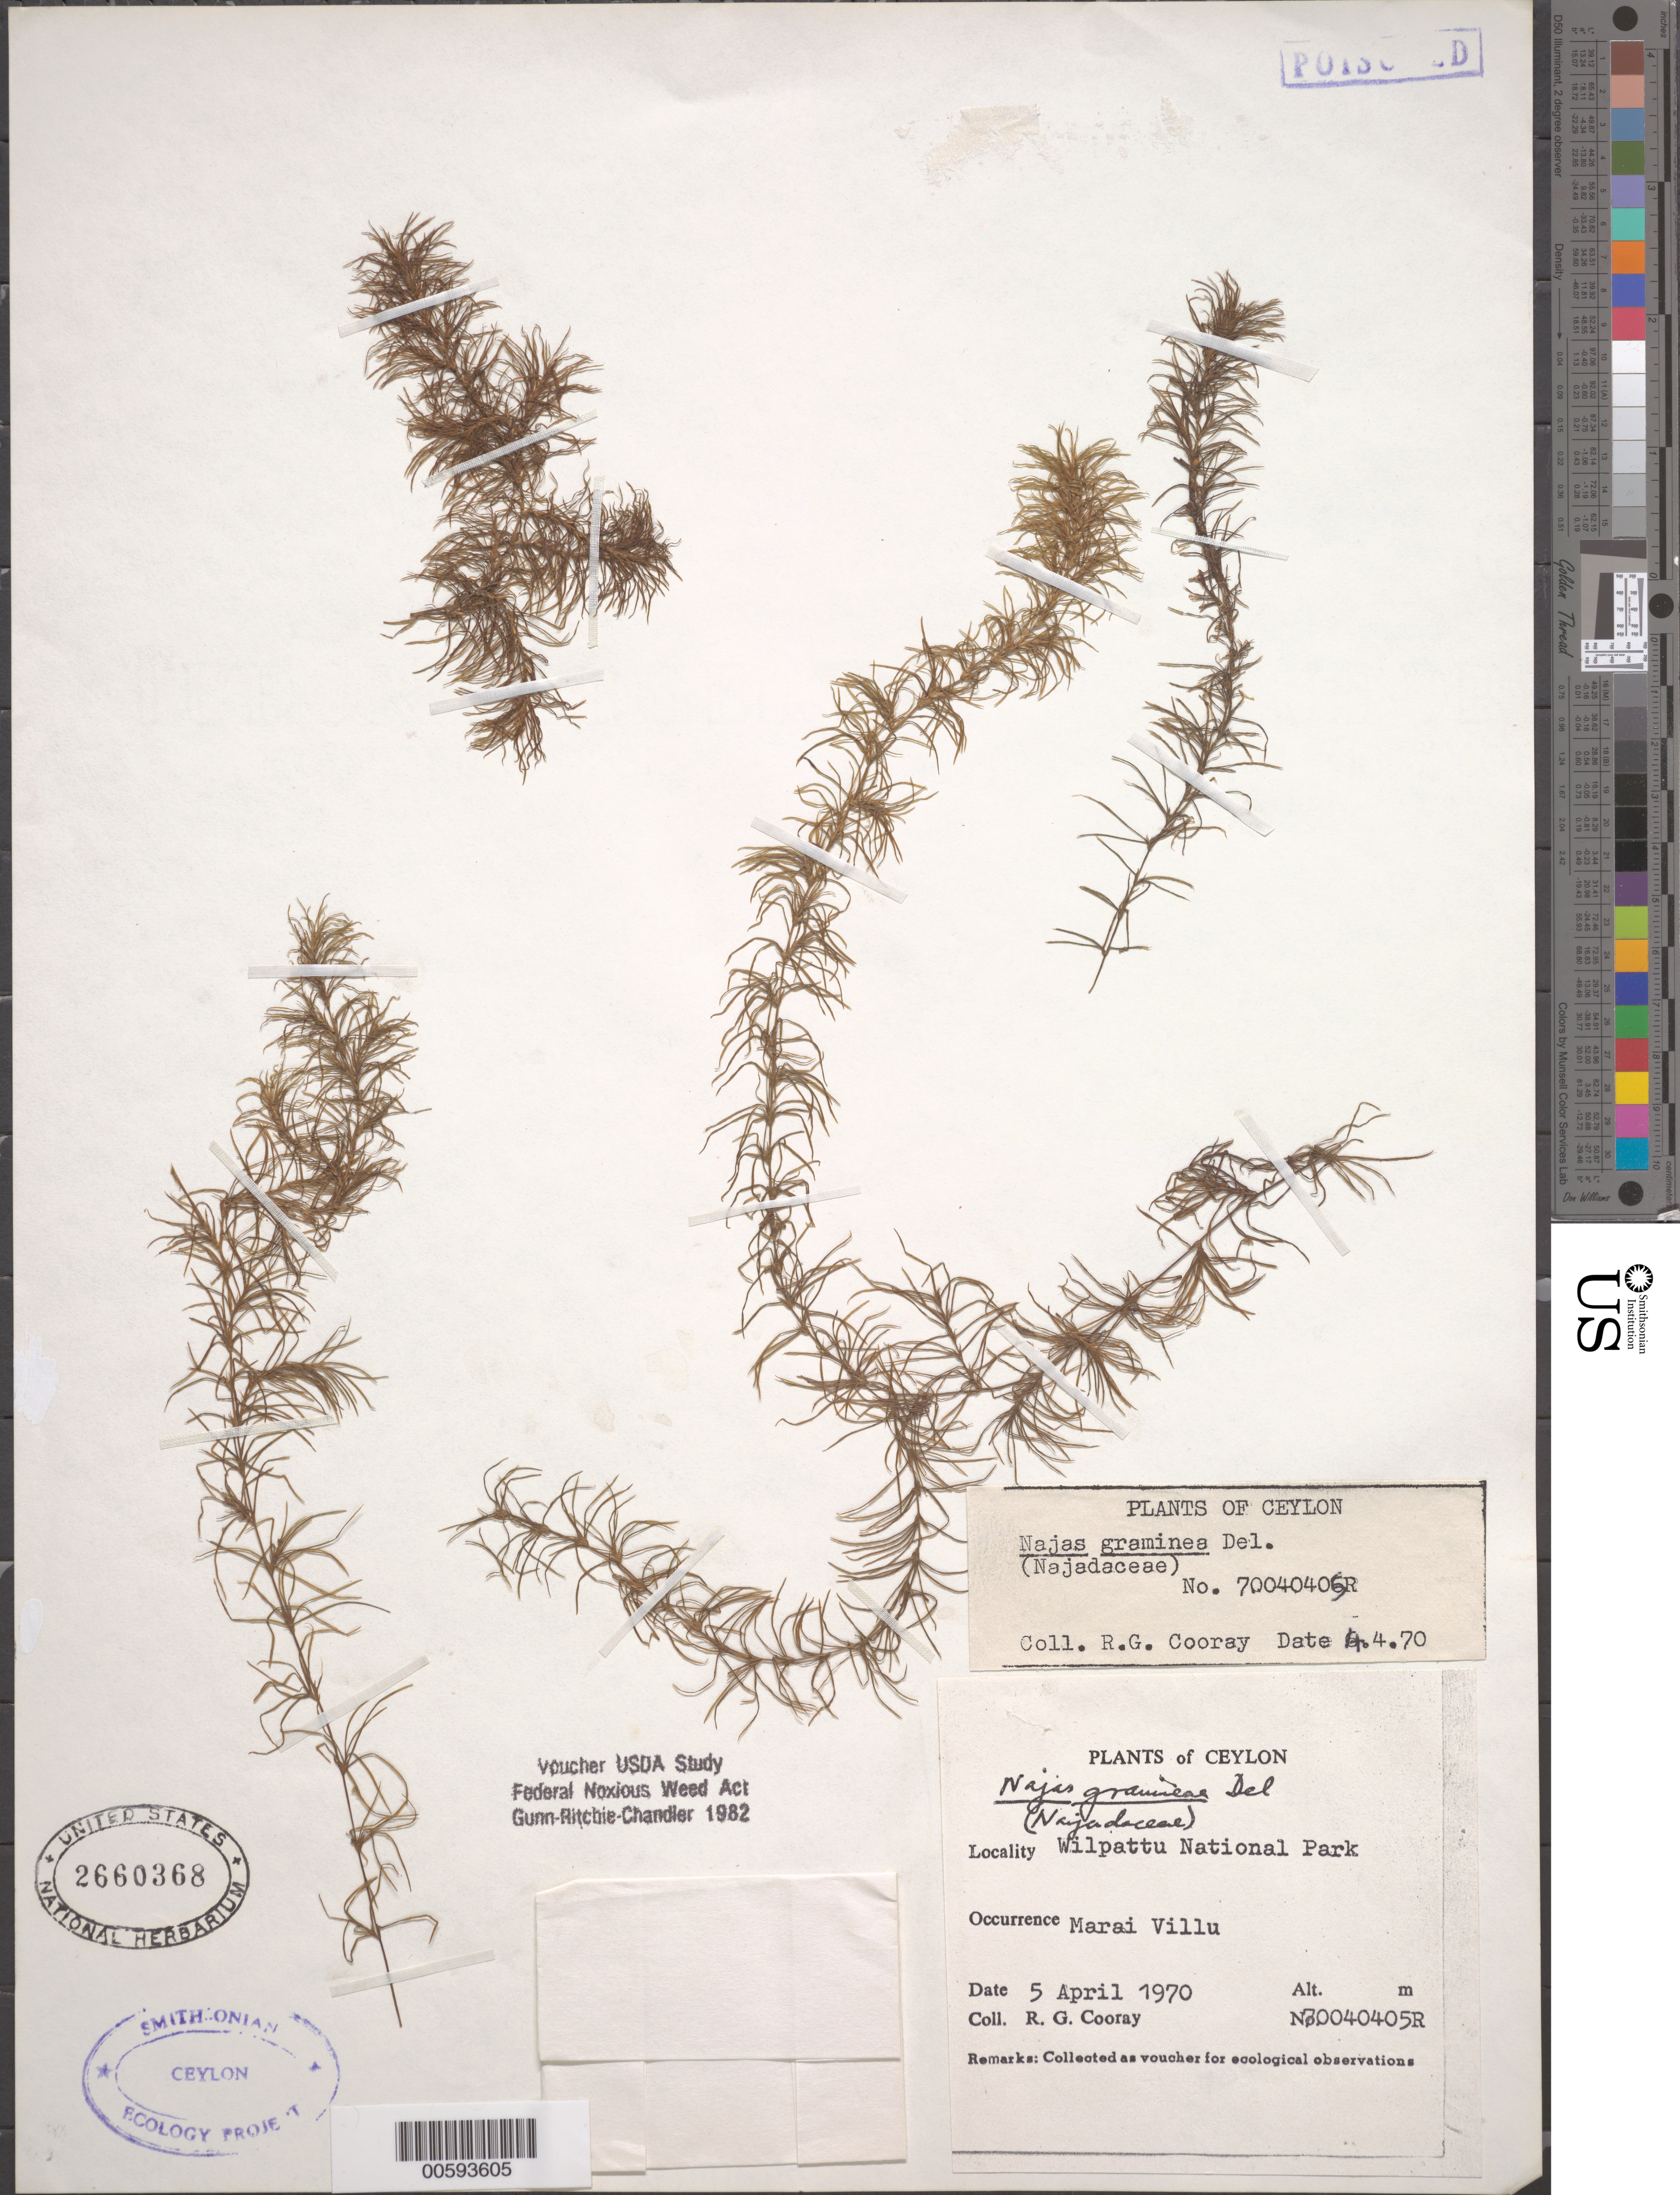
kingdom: Plantae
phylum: Tracheophyta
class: Liliopsida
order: Alismatales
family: Hydrocharitaceae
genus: Najas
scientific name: Najas graminea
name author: Delile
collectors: R. Cooray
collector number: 70040405R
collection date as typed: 05 Apr 1970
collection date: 1970-04-05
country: Sri Lanka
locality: Wilpattu National Park, Marai Villu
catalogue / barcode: US 2660368